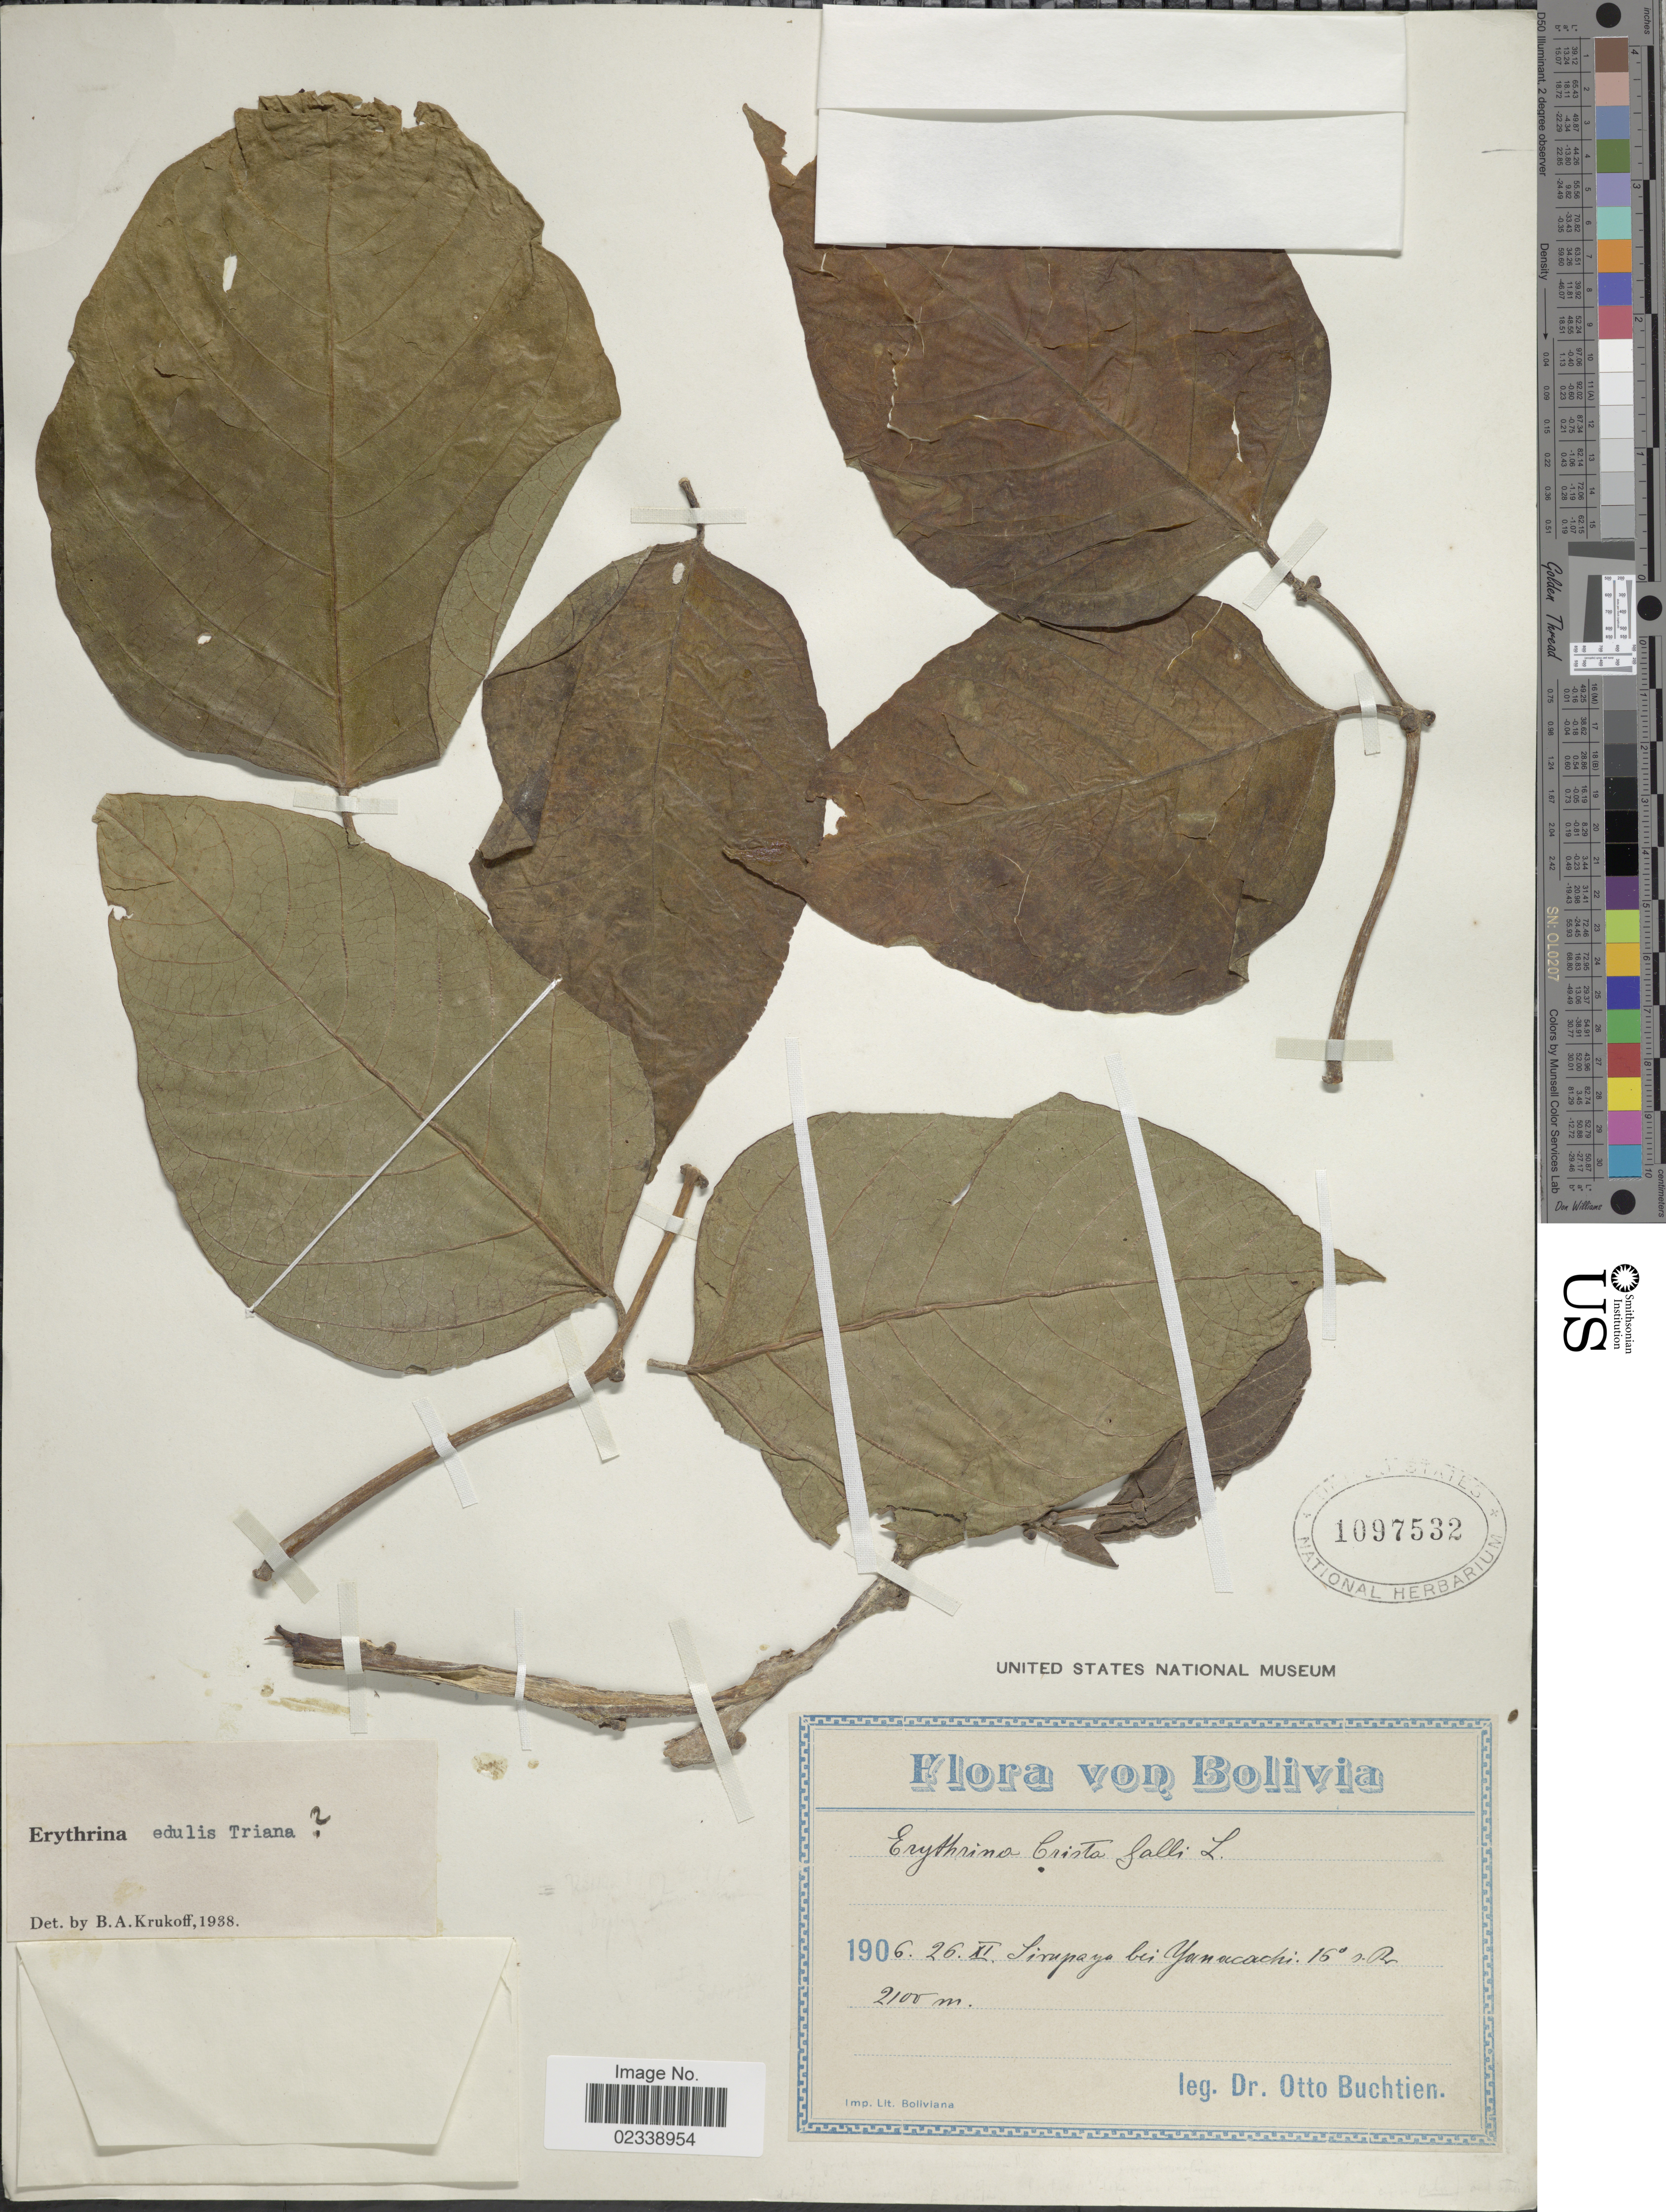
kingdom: Plantae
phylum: Tracheophyta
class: Magnoliopsida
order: Fabales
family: Fabaceae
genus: Erythrina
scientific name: Erythrina edulis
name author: Triana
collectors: O. Buchtien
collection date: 1906-11-26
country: Bolivia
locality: Sirapaya bei Yanacachi 15°s. Br.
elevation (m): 2100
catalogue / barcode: US 1097532